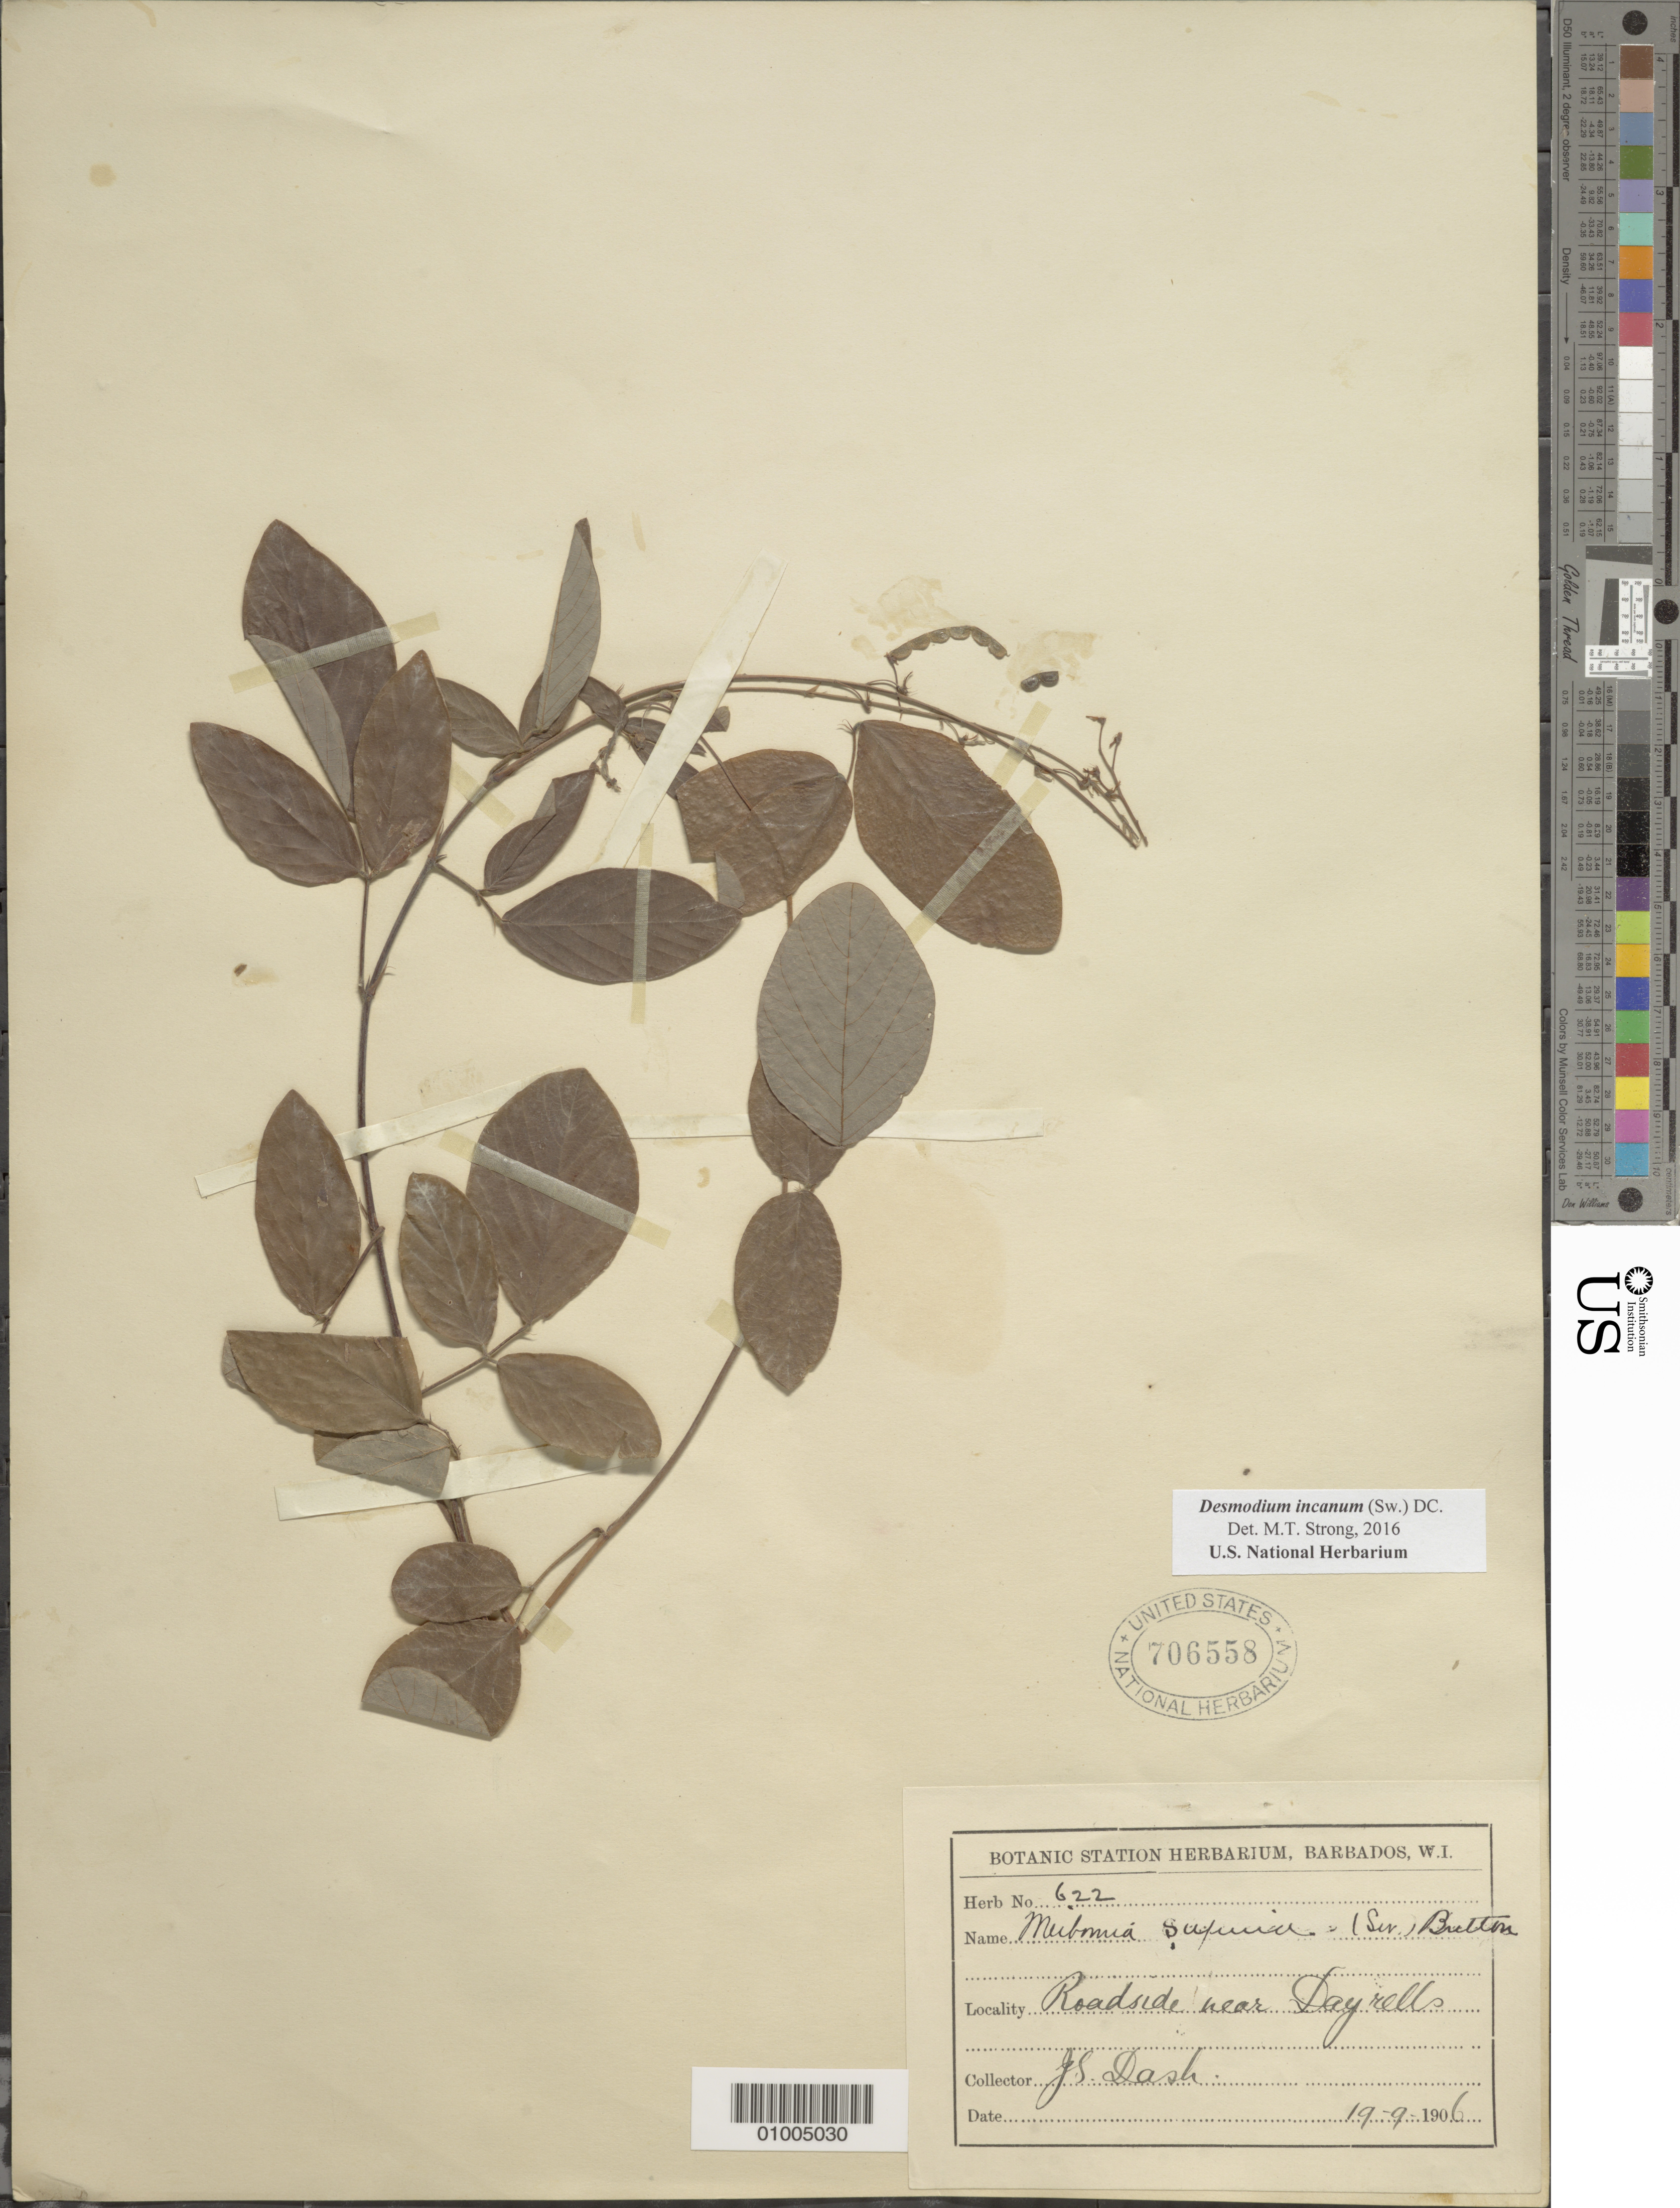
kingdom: Plantae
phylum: Tracheophyta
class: Magnoliopsida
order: Fabales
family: Fabaceae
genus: Desmodium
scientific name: Desmodium incanum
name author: (Sw.) DC.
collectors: J. Dash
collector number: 622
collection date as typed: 19 Sep 1906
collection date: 1906-09-19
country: Barbados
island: Barbados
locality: Roadside near Dayrells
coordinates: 0 N, 0 E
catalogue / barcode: US 706558